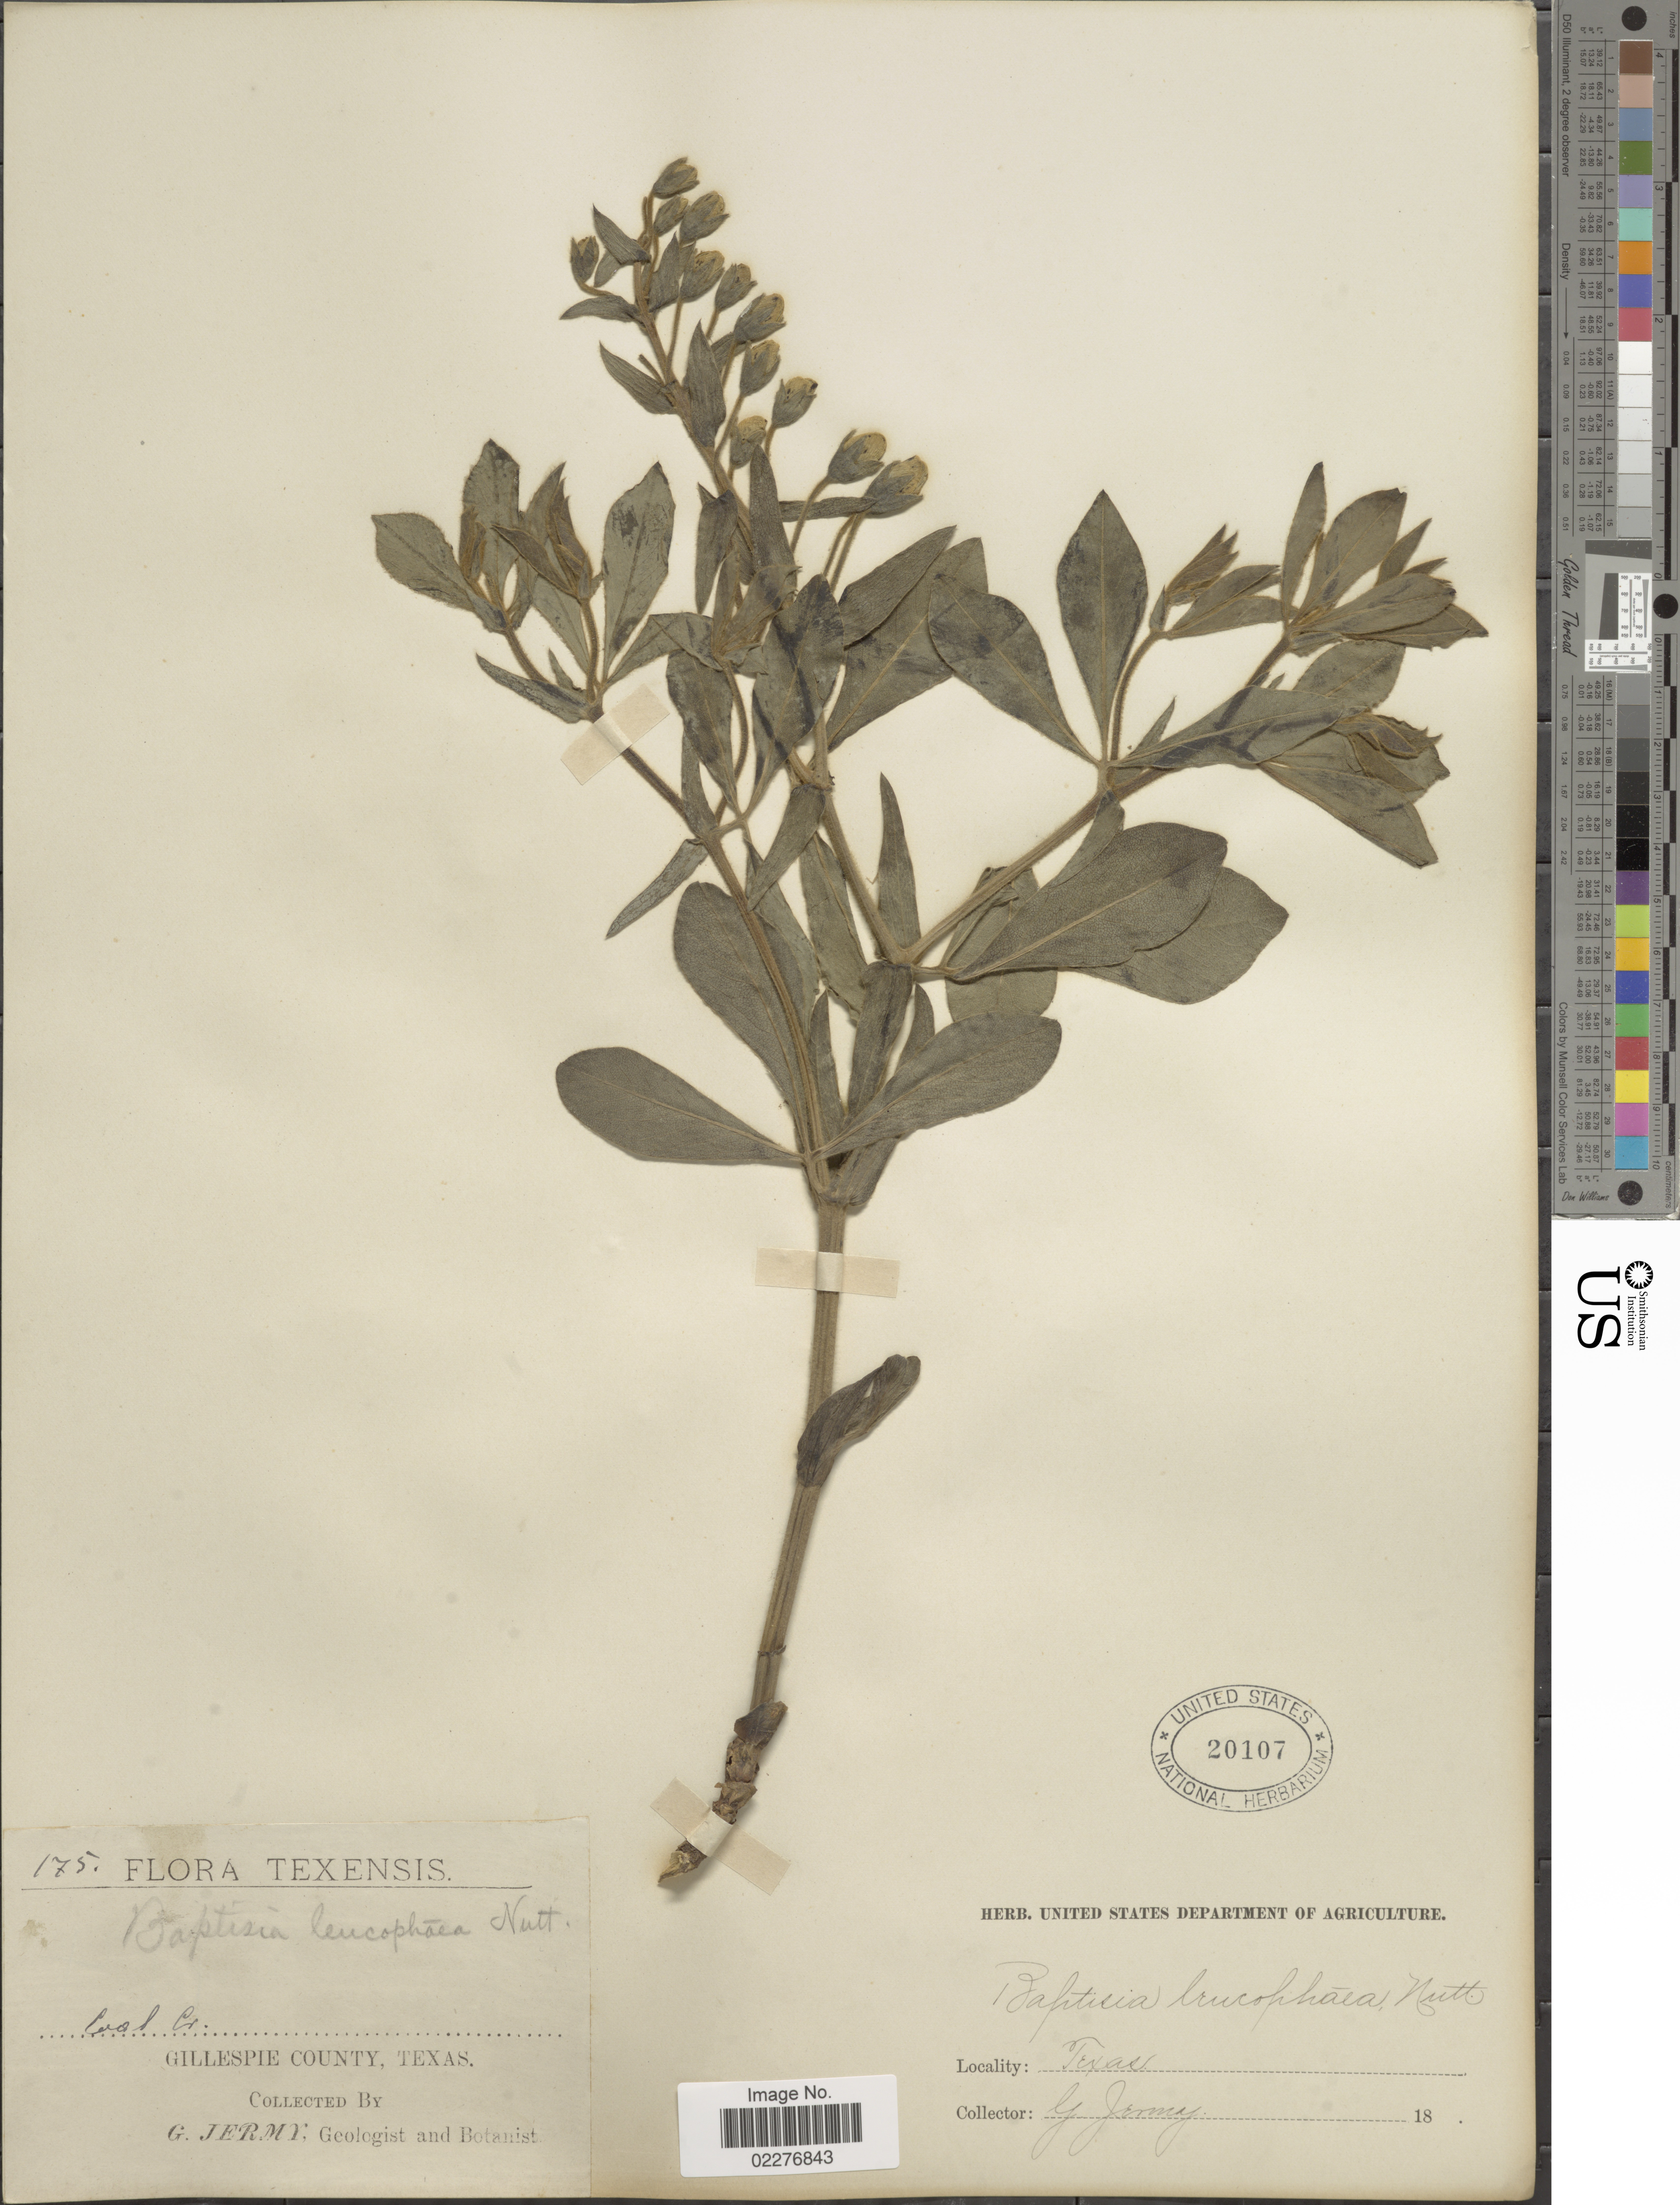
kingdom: Plantae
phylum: Tracheophyta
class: Magnoliopsida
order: Fabales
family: Fabaceae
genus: Baptisia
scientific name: Baptisia leucophaea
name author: Nutt.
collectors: G. Jermy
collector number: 175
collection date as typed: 18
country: United States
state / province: Texas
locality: Coal Cr, Gillespie County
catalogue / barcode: US 20107